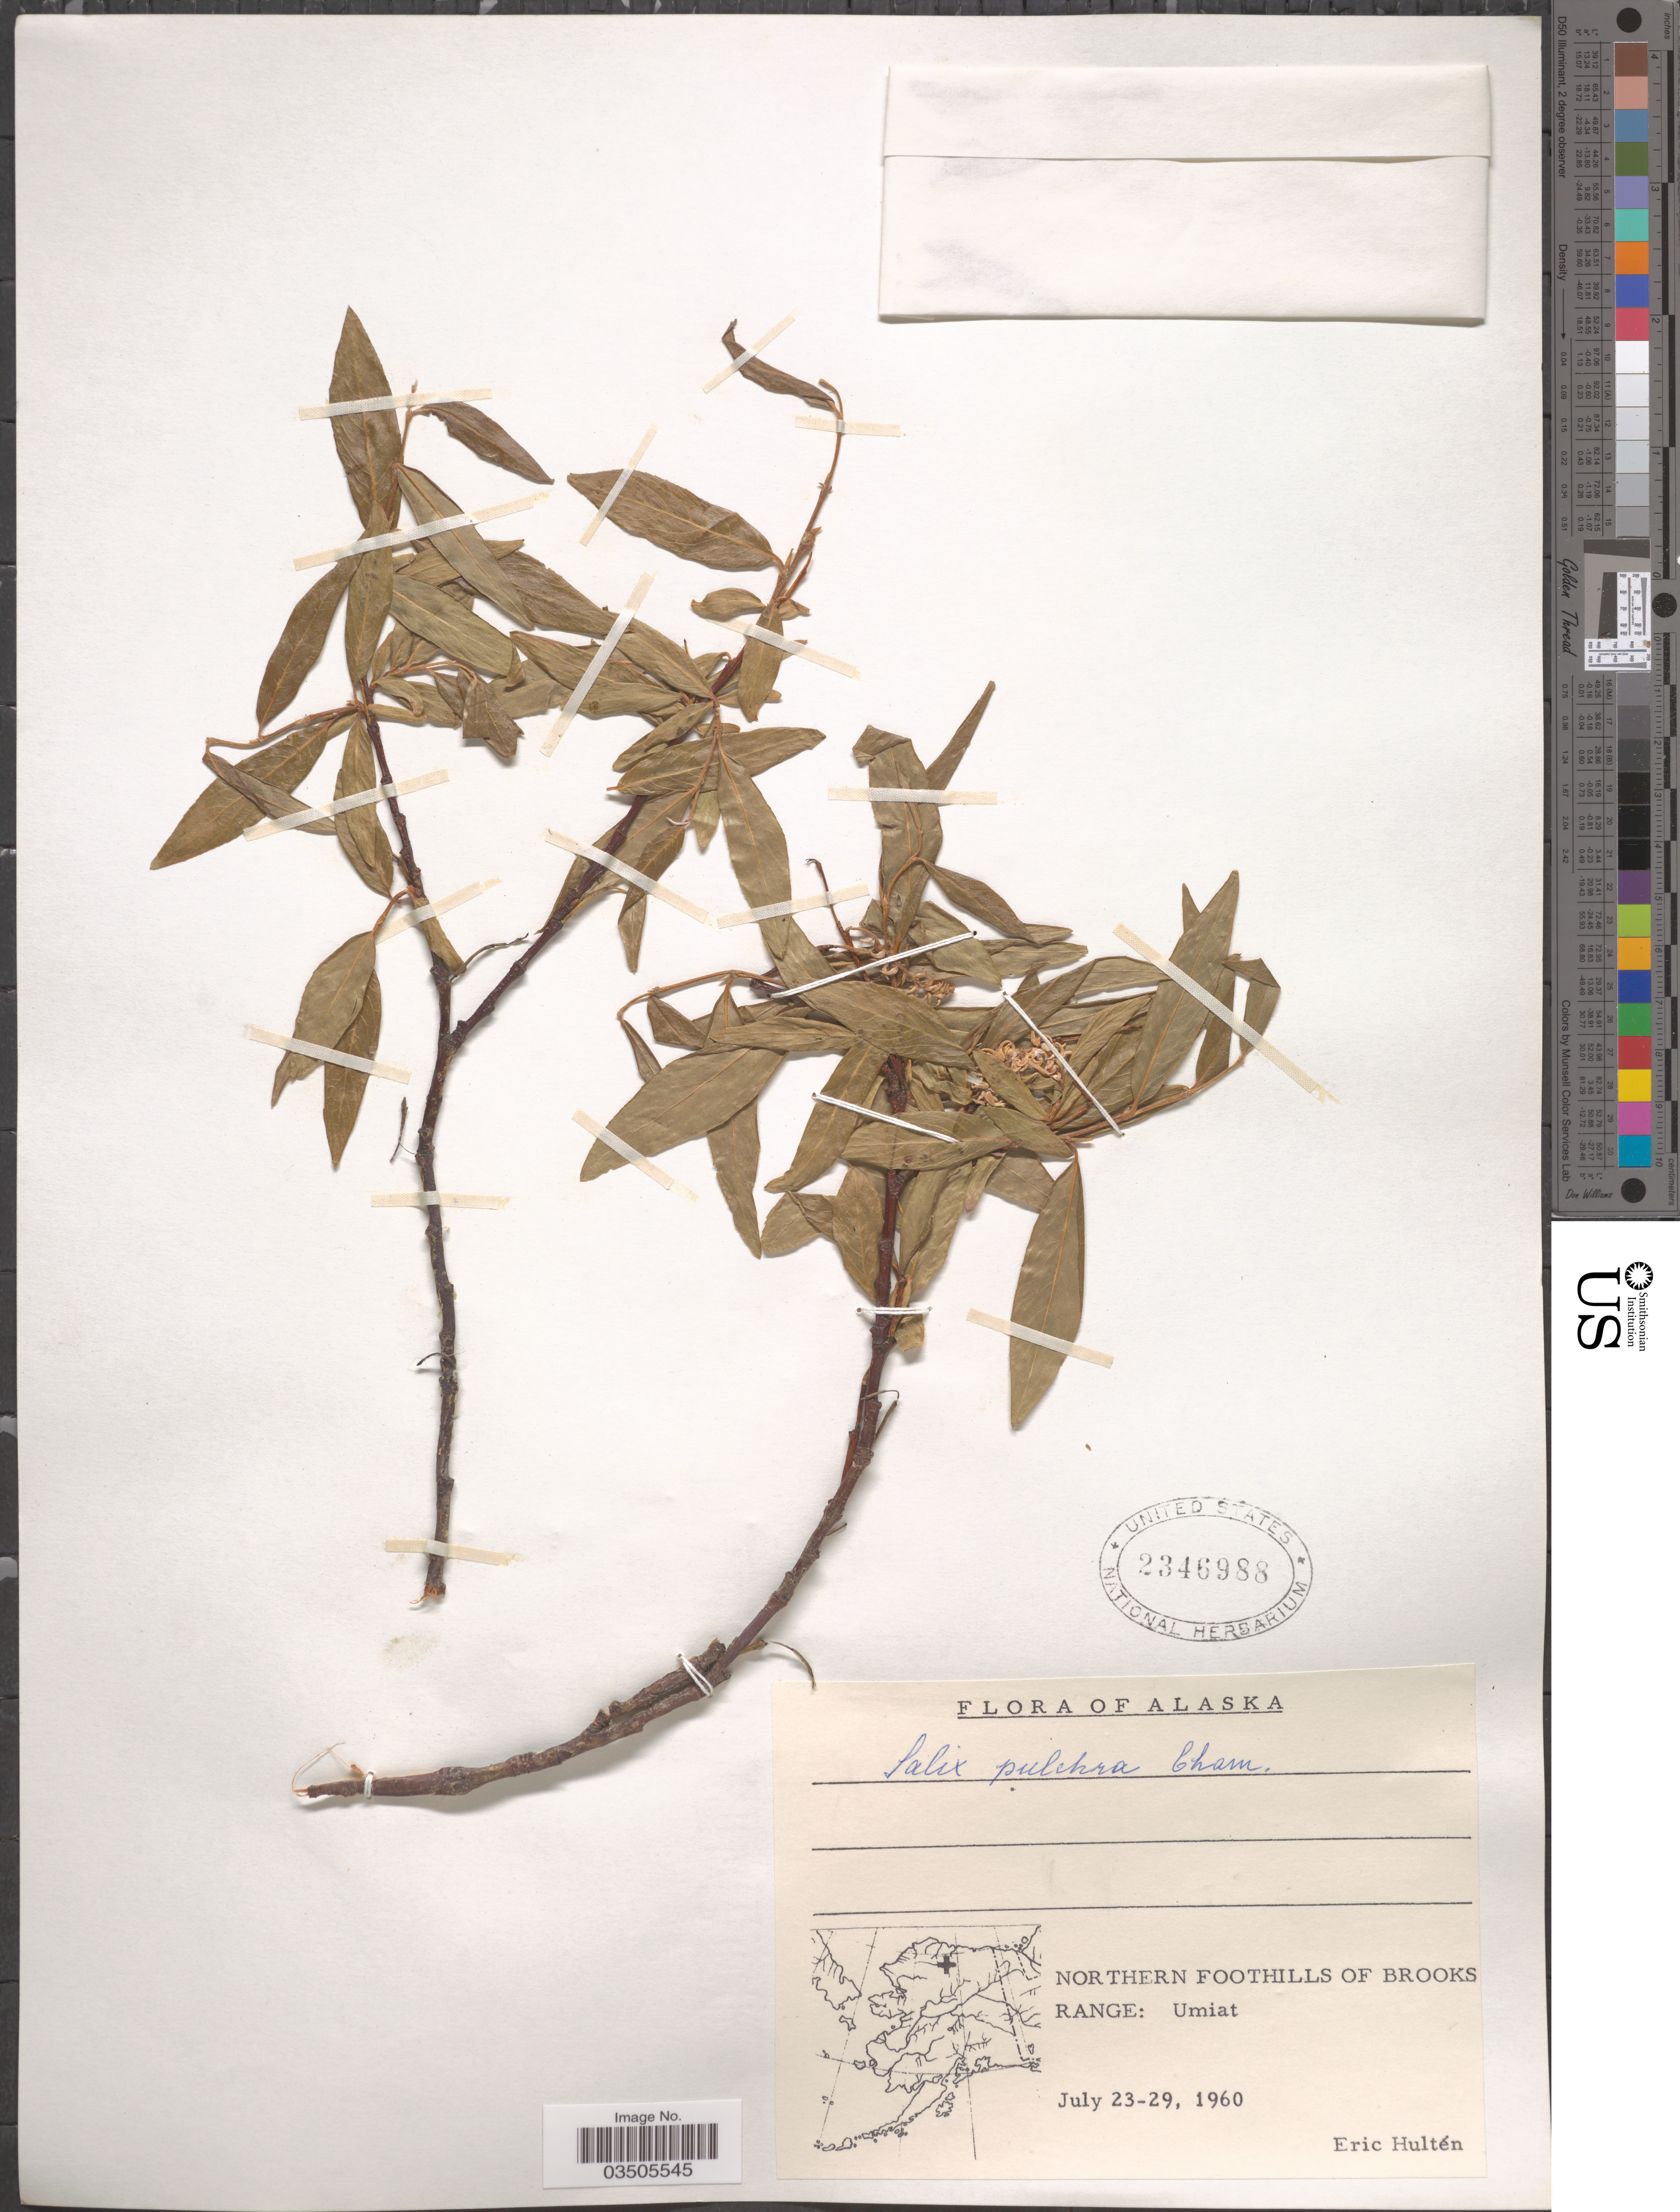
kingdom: Plantae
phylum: Tracheophyta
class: Magnoliopsida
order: Malpighiales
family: Salicaceae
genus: Salix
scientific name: Salix pulchra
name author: Cham.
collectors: E. G. Hultén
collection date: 1960-07-23/1960-07-29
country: United States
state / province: Alaska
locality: Northern foothills of Brooks Range: Umiat.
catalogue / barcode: US 2346988